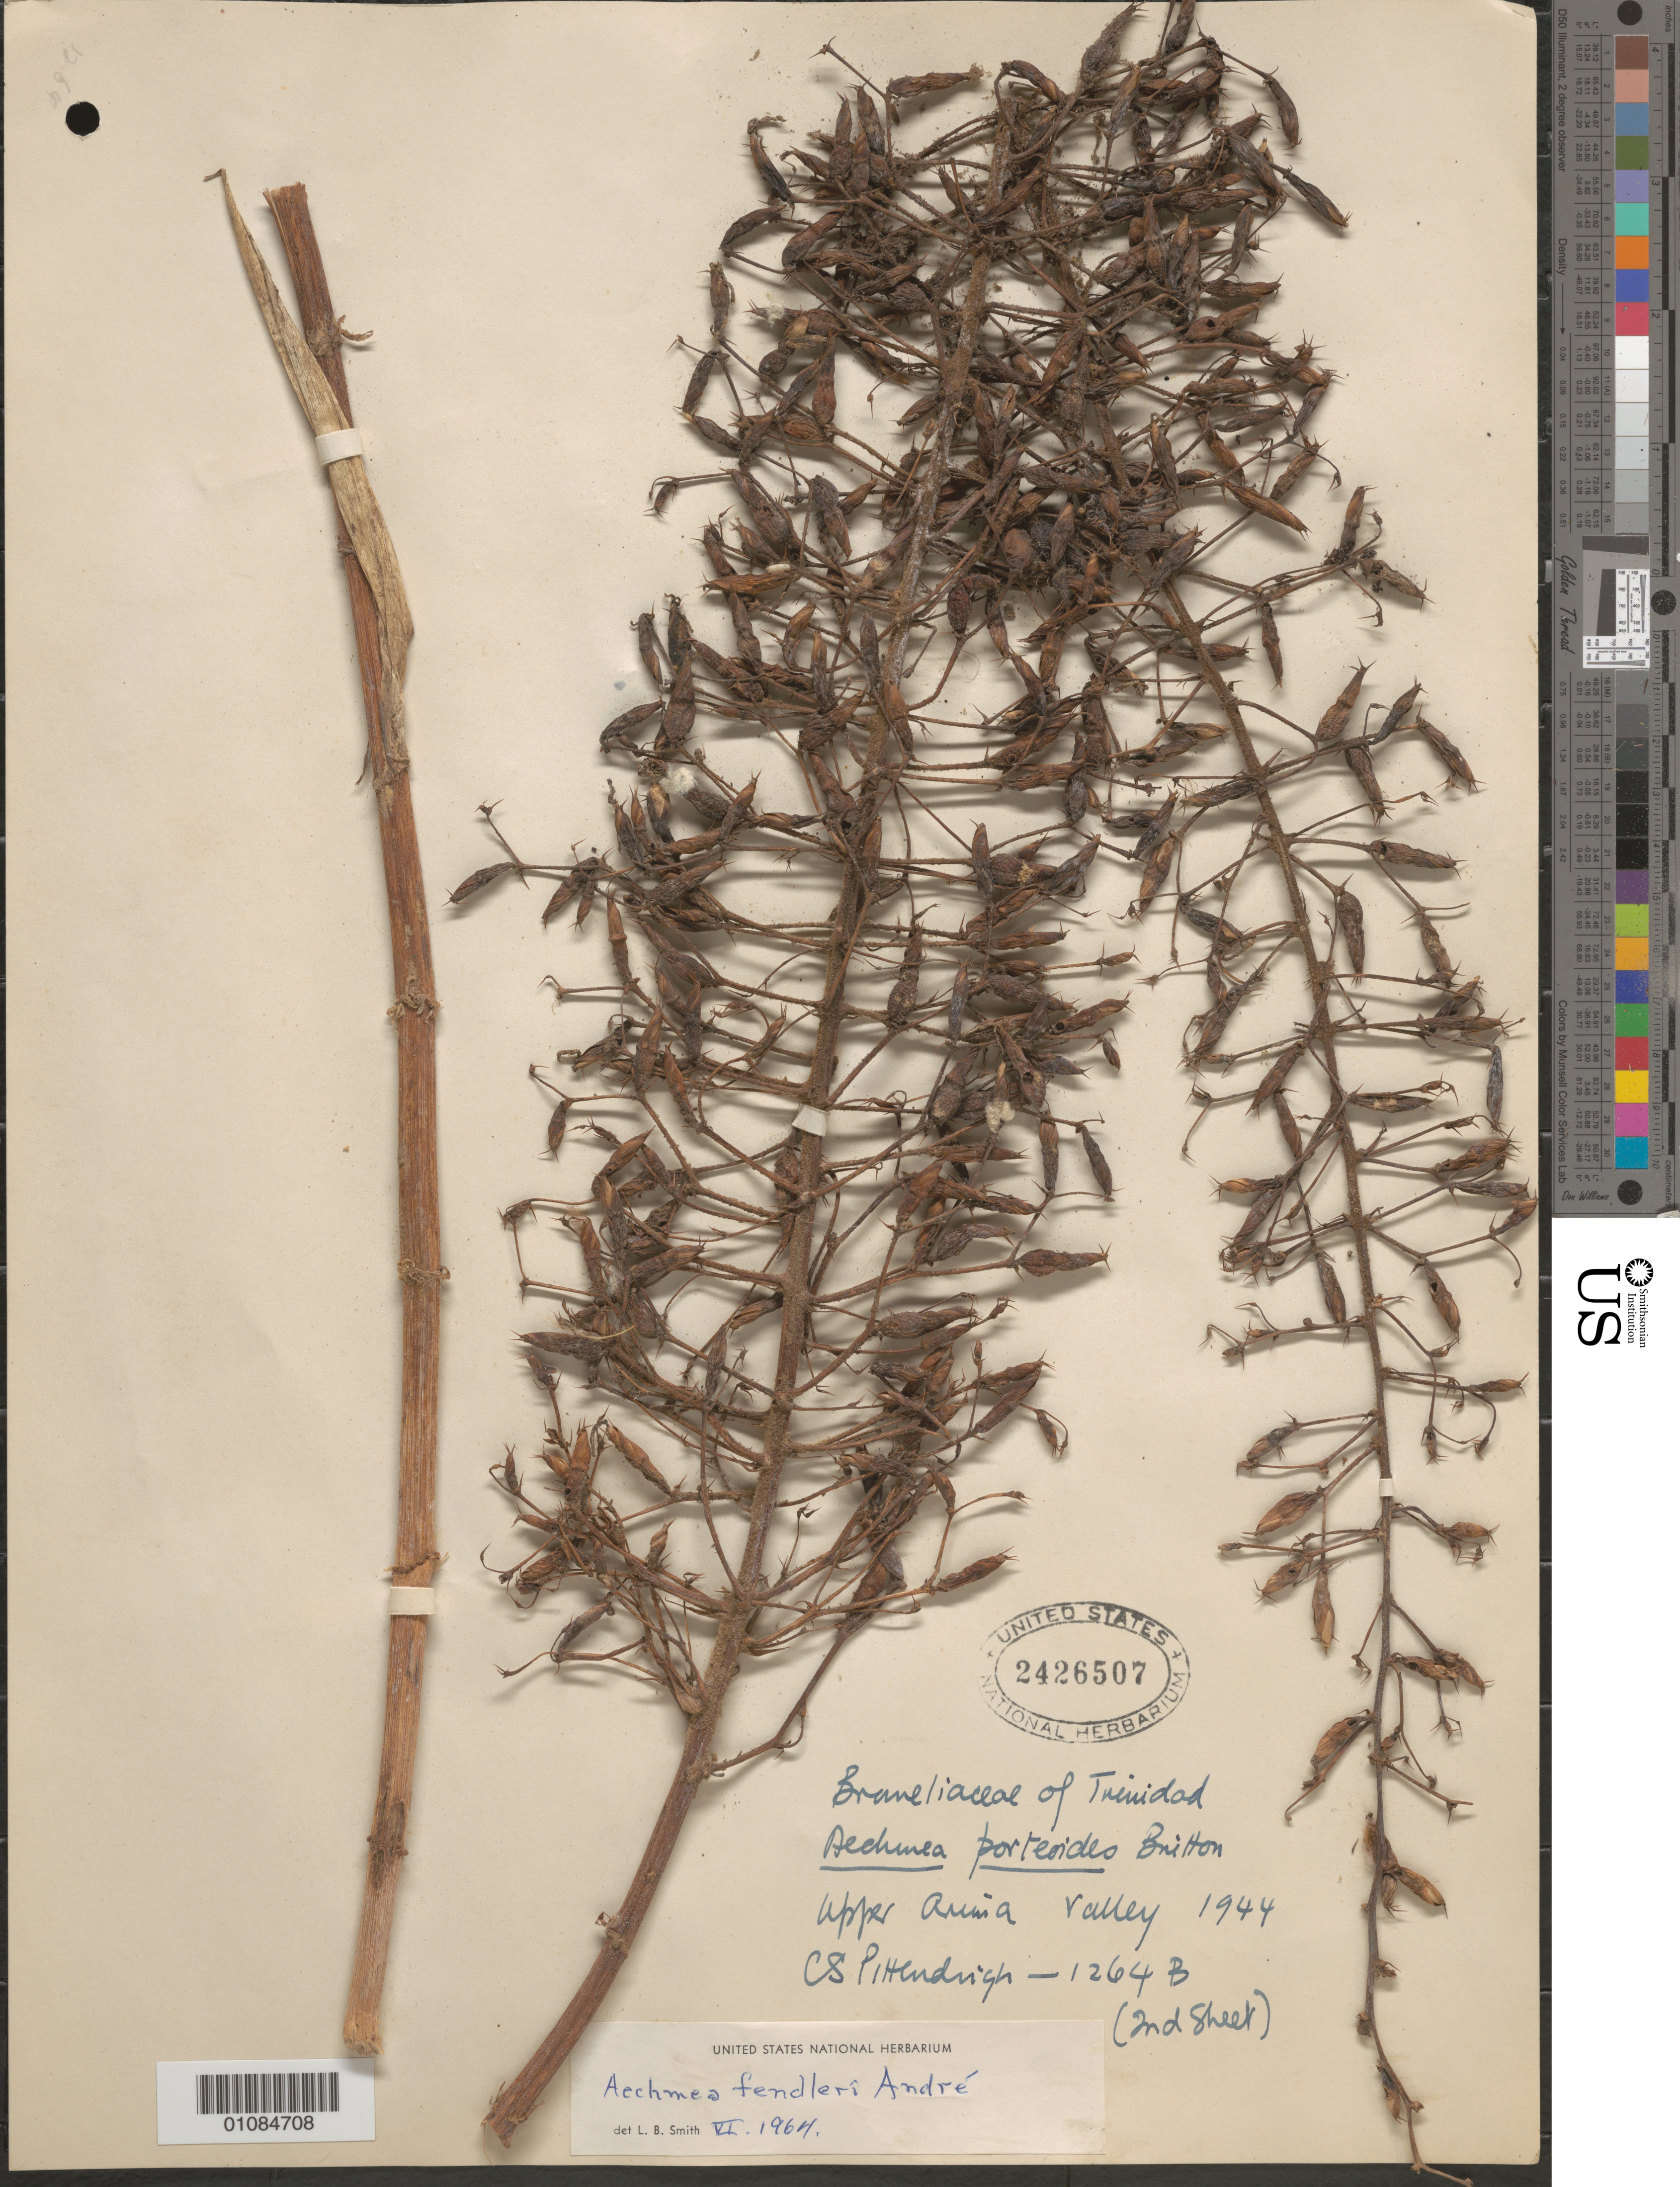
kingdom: Plantae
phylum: Tracheophyta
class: Liliopsida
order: Poales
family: Bromeliaceae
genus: Aechmea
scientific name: Aechmea fendleri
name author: André ex Mez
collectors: C. S. Pittendrigh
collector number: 1264B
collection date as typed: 1944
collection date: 1944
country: Trinidad and Tobago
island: Trinidad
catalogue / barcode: US 2426507